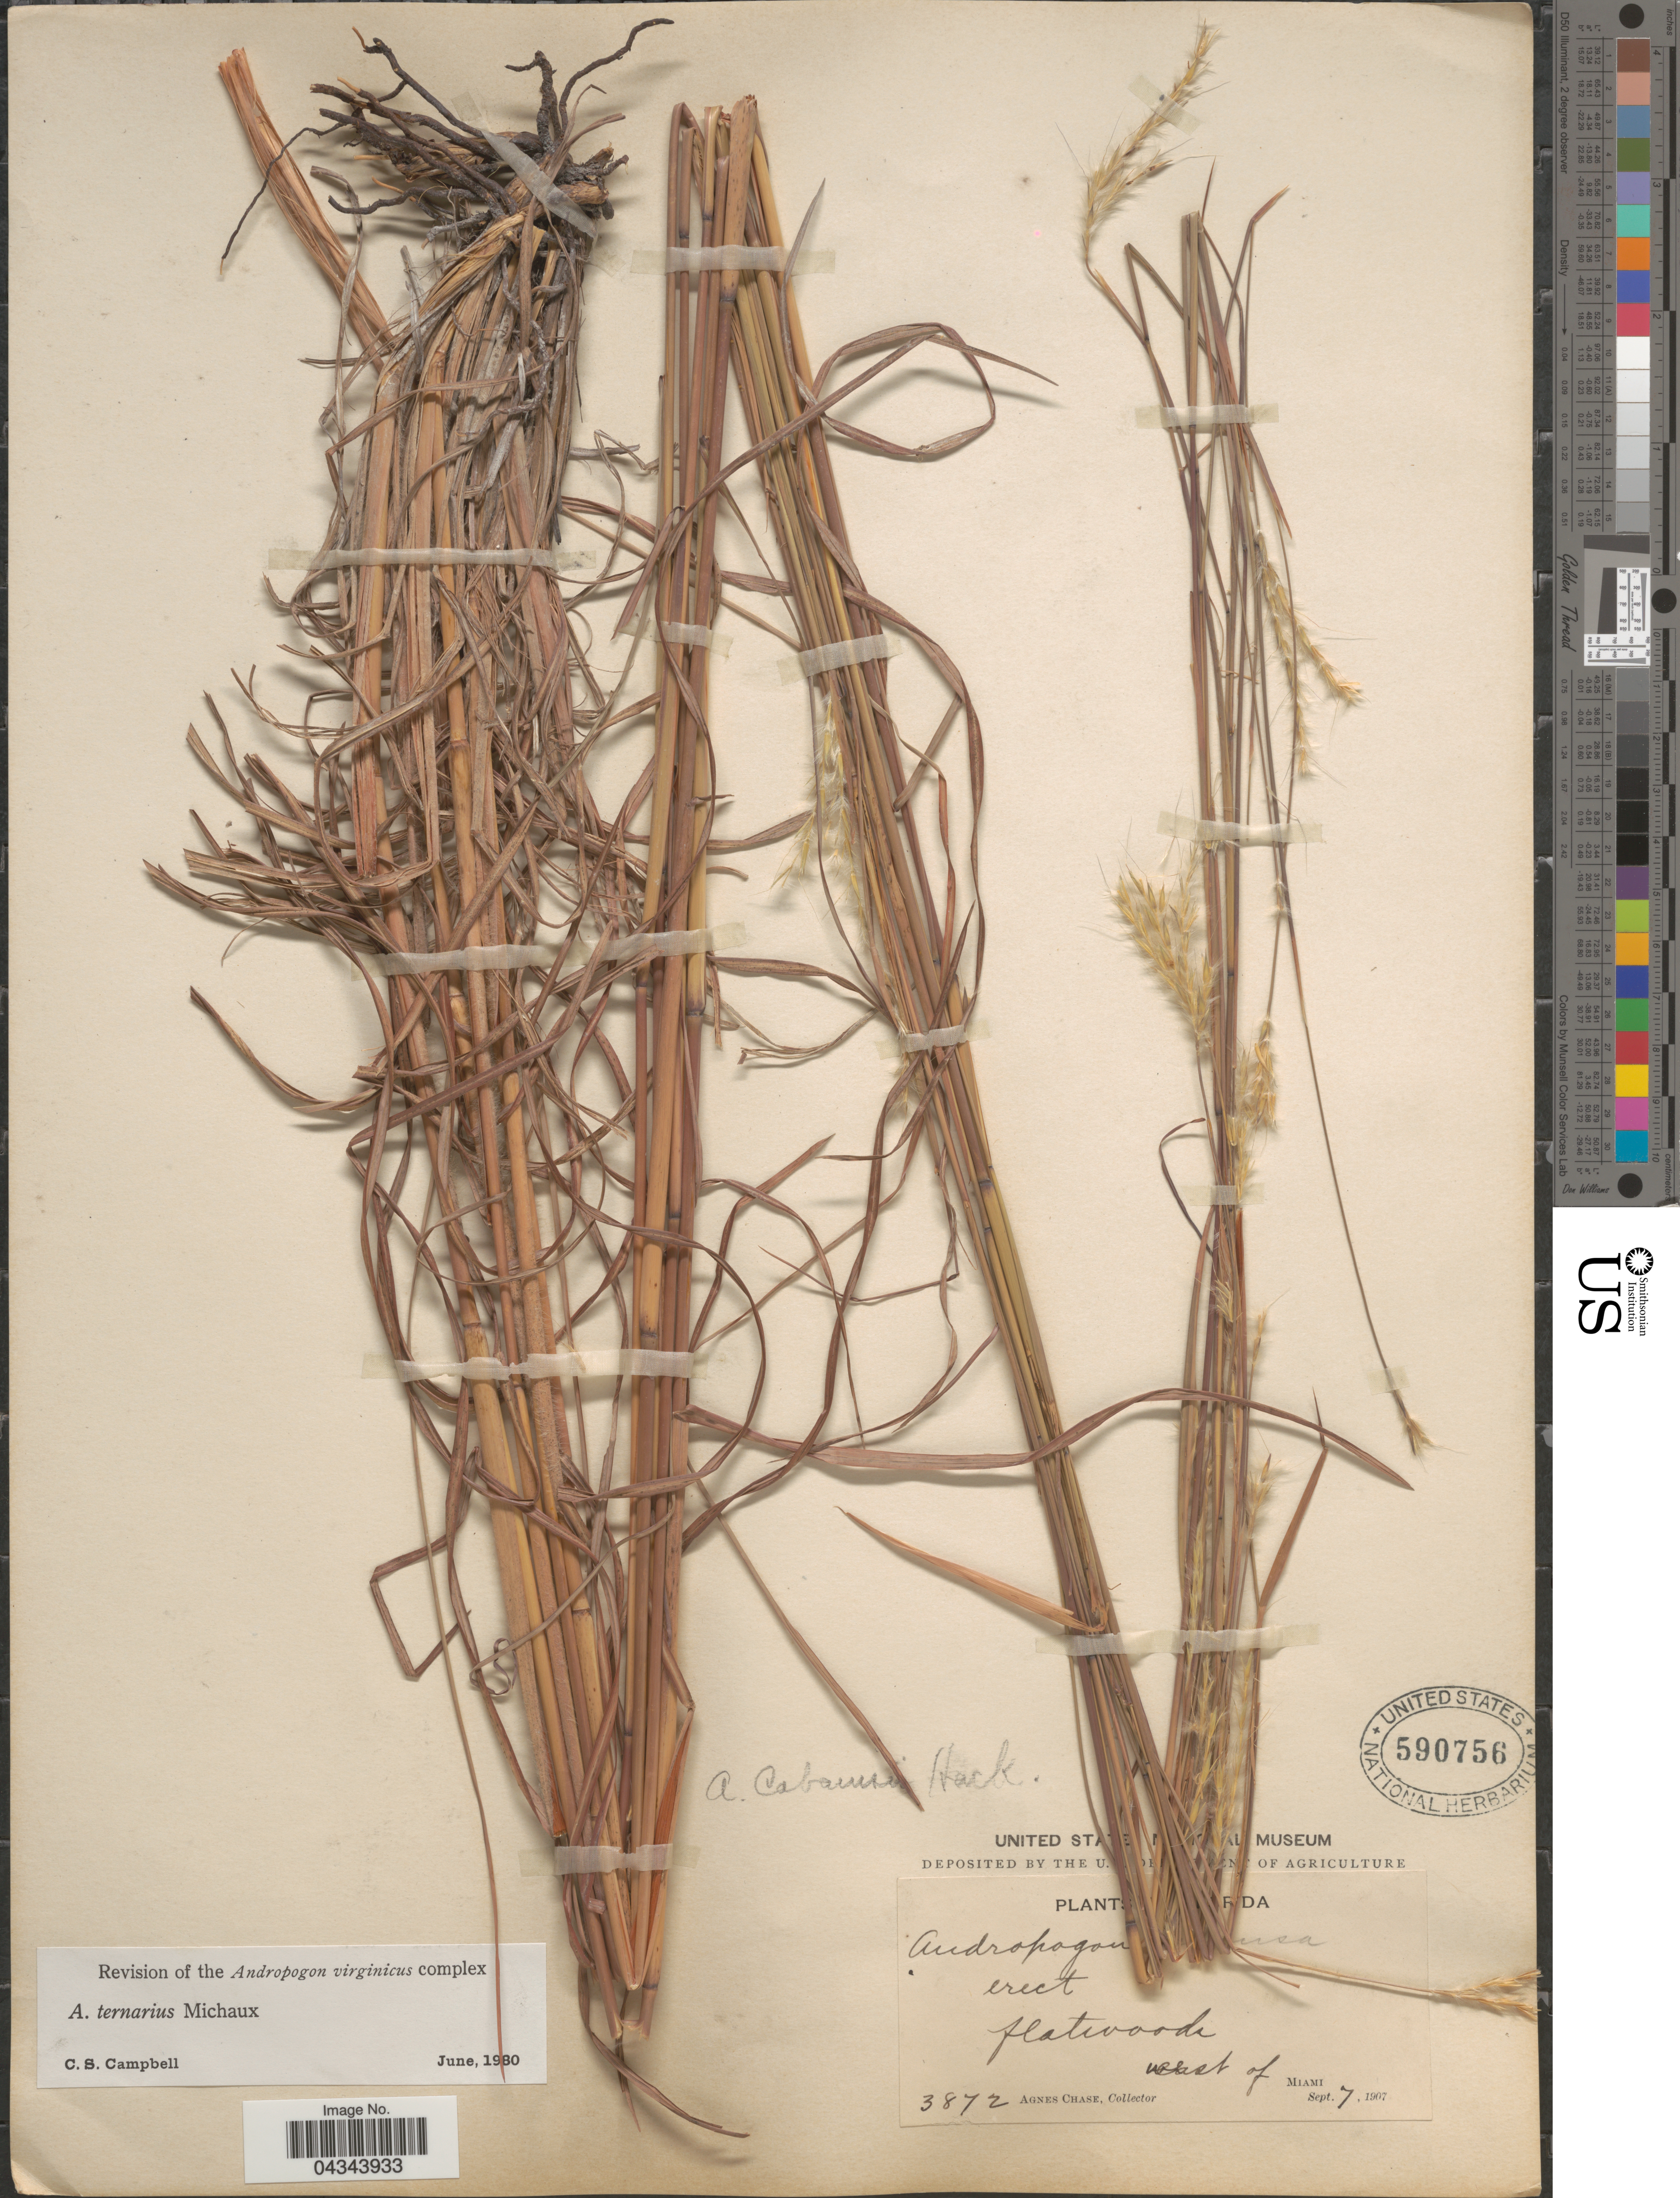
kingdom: Plantae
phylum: Tracheophyta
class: Liliopsida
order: Poales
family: Poaceae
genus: Andropogon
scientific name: Andropogon ternarius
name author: Michx.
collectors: A. Chase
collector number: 3872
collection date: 1907-09-07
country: United States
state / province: Florida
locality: Flatwoods. West of Miami.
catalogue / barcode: US 590756